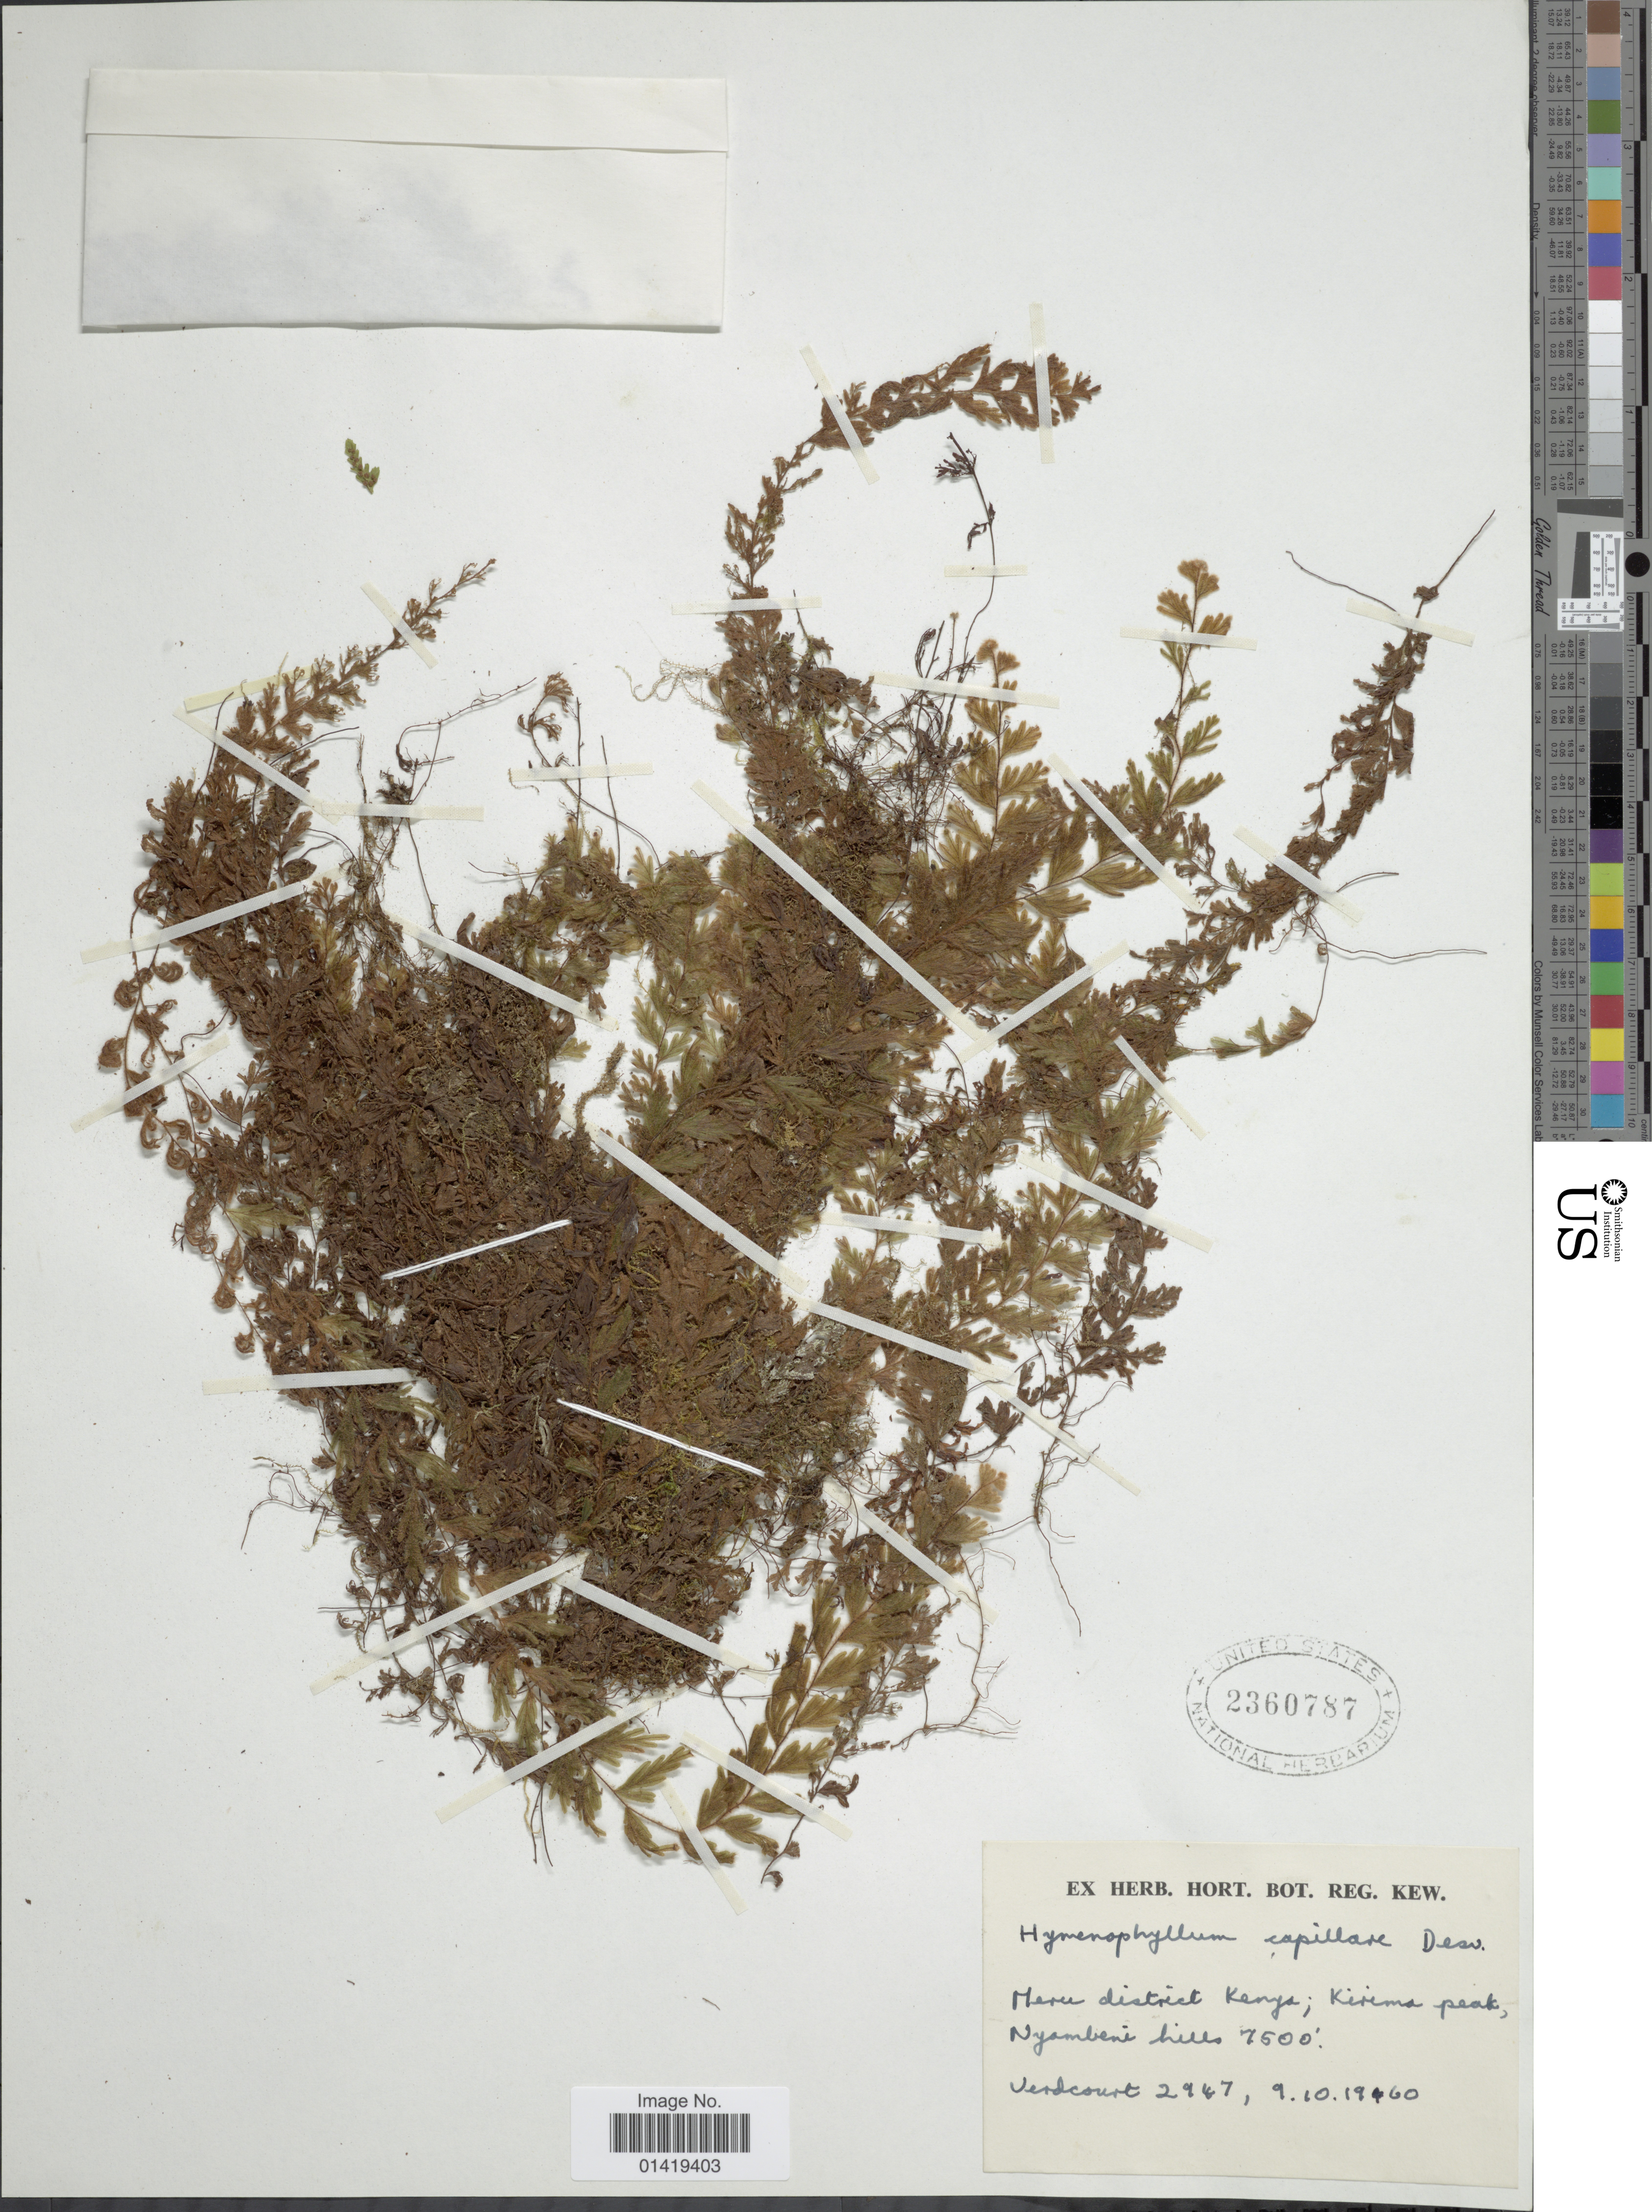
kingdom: Plantae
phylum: Tracheophyta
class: Polypodiopsida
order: Hymenophyllales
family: Hymenophyllaceae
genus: Hymenophyllum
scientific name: Hymenophyllum pendulum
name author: Sodiro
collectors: Verdcourt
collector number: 2947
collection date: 1960-10-09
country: Kenya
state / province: Meru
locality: Meru district Kenya Kirima peak, Nyambeni hills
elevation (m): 2286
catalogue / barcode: US 2360787